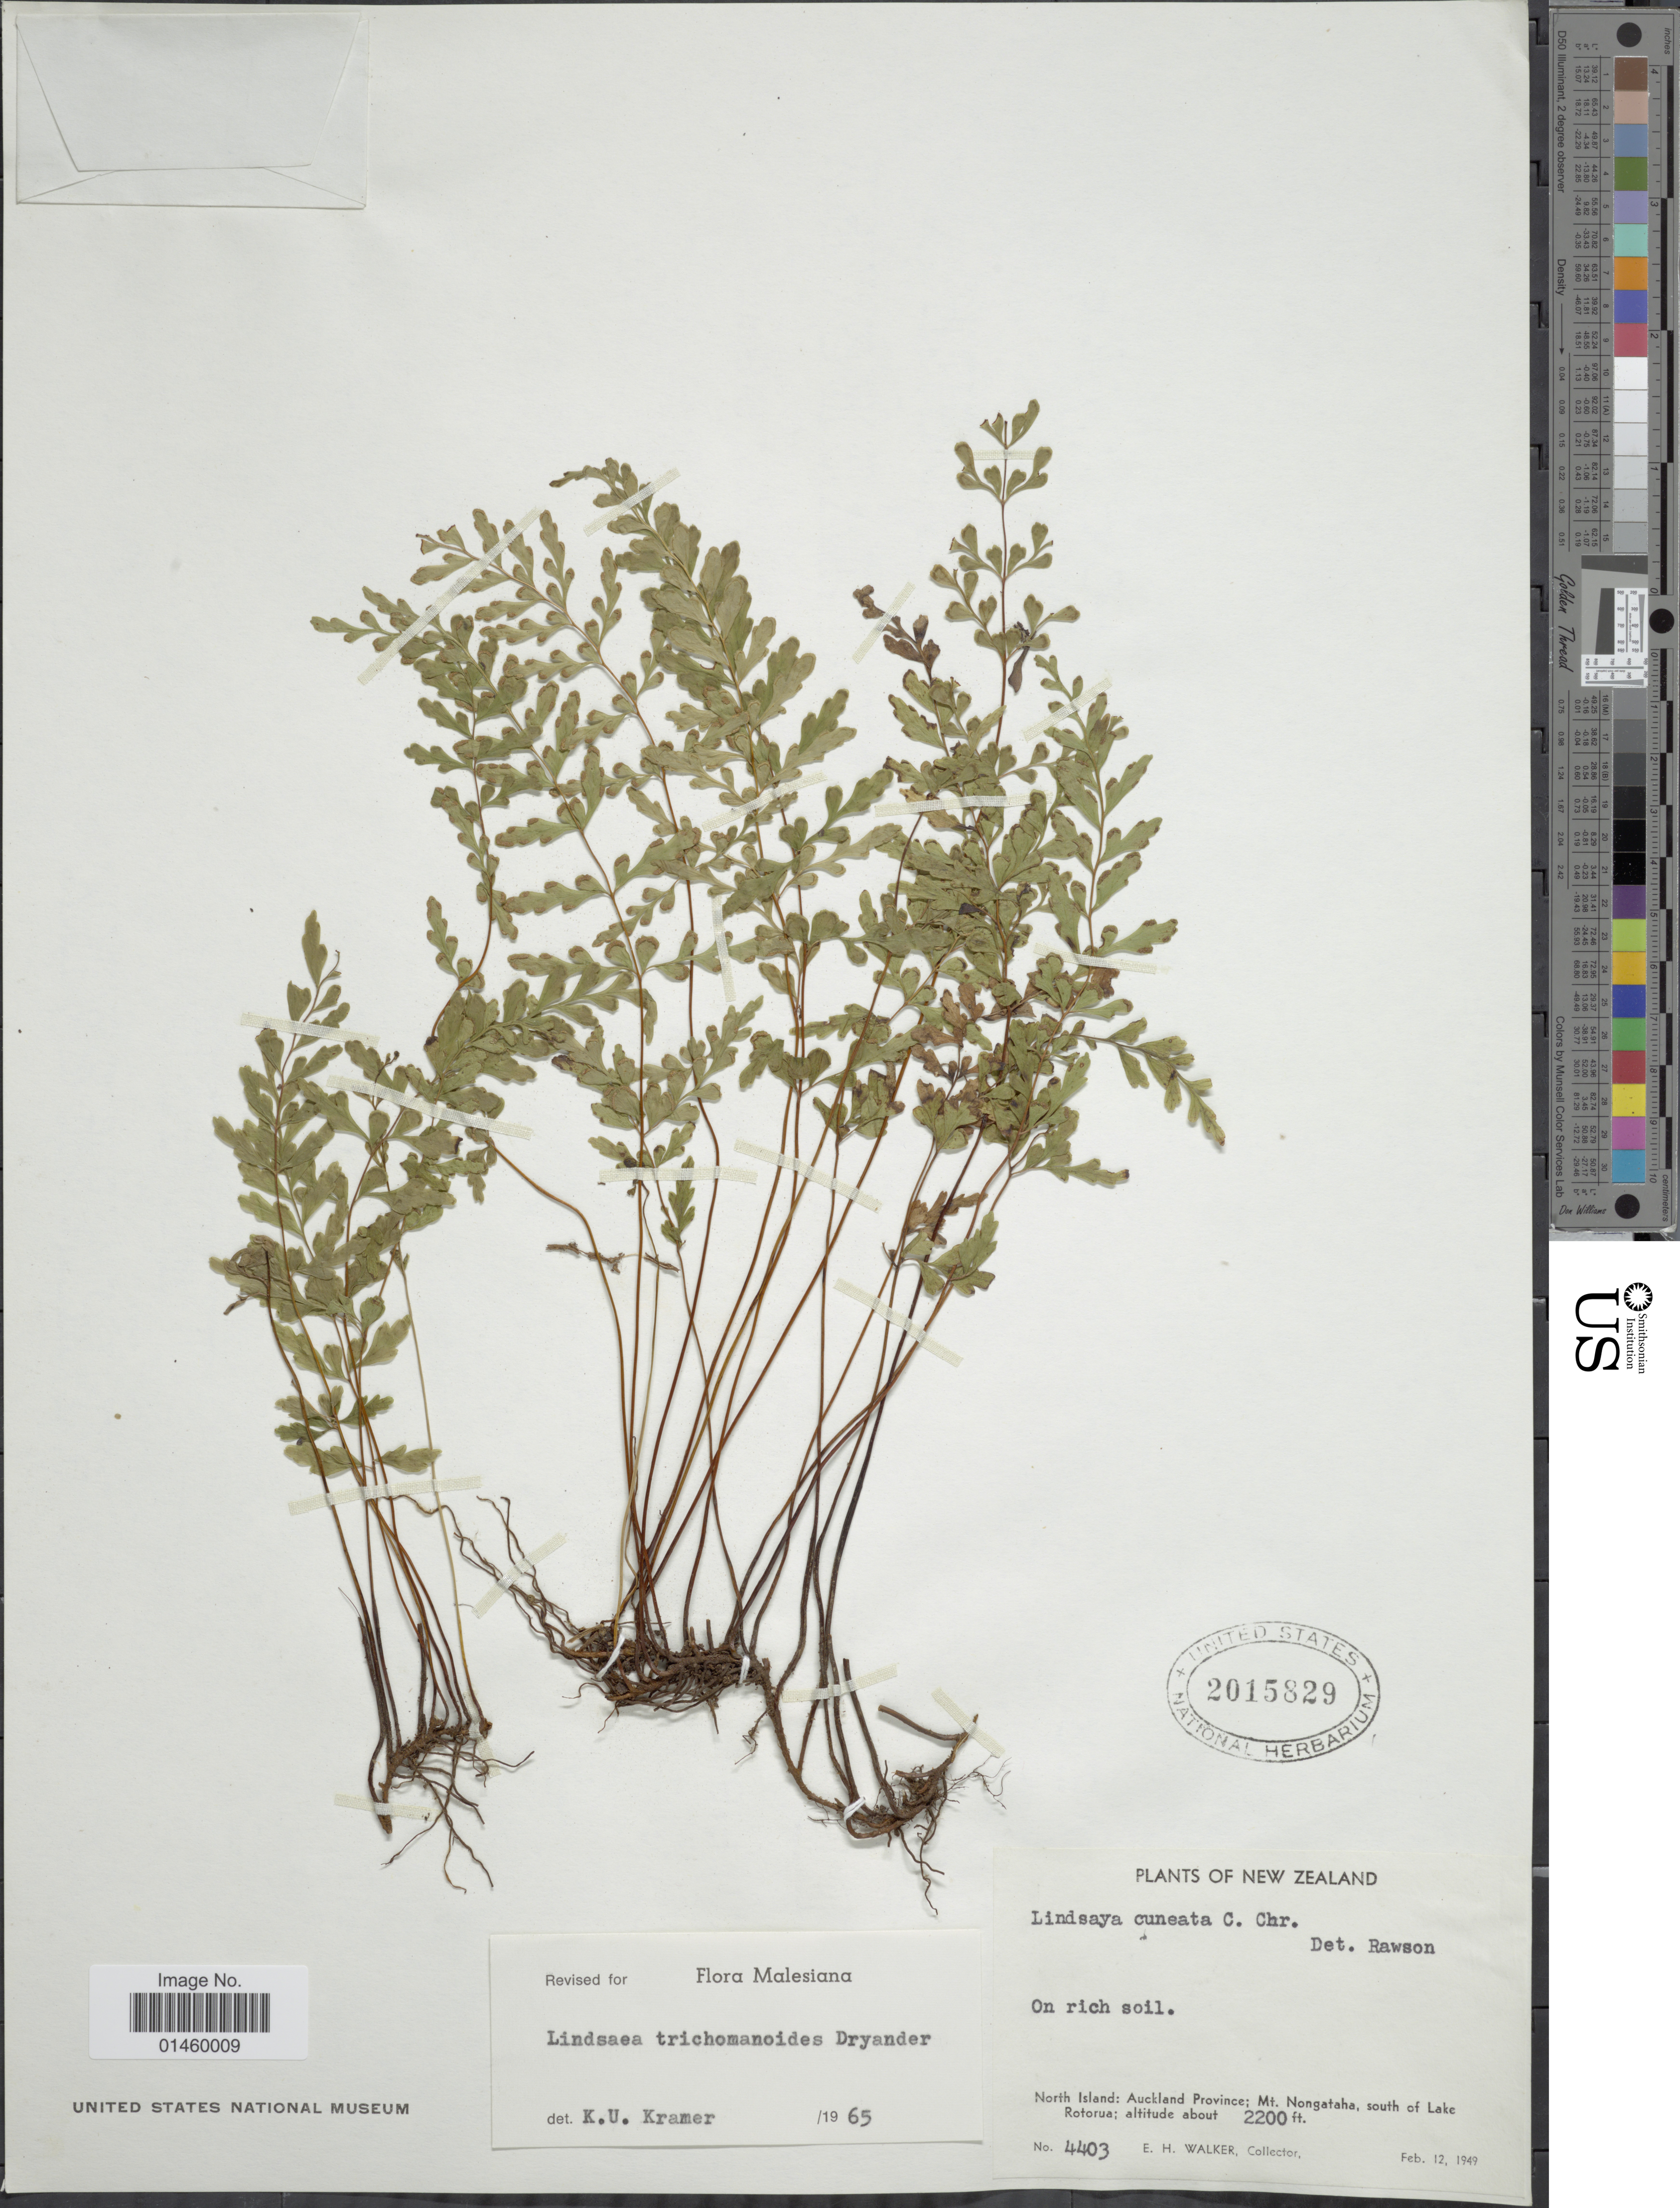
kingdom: Plantae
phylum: Tracheophyta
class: Polypodiopsida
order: Polypodiales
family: Lindsaeaceae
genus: Lindsaea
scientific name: Lindsaea trichomanoides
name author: Dryand.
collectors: E. H. Walker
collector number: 4403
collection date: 1949-02-12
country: New Zealand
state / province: Auckland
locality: North Island: Auckland Province; Mt. Nongataha, south of Lake Rotorua.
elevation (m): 671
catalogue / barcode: US 2015829